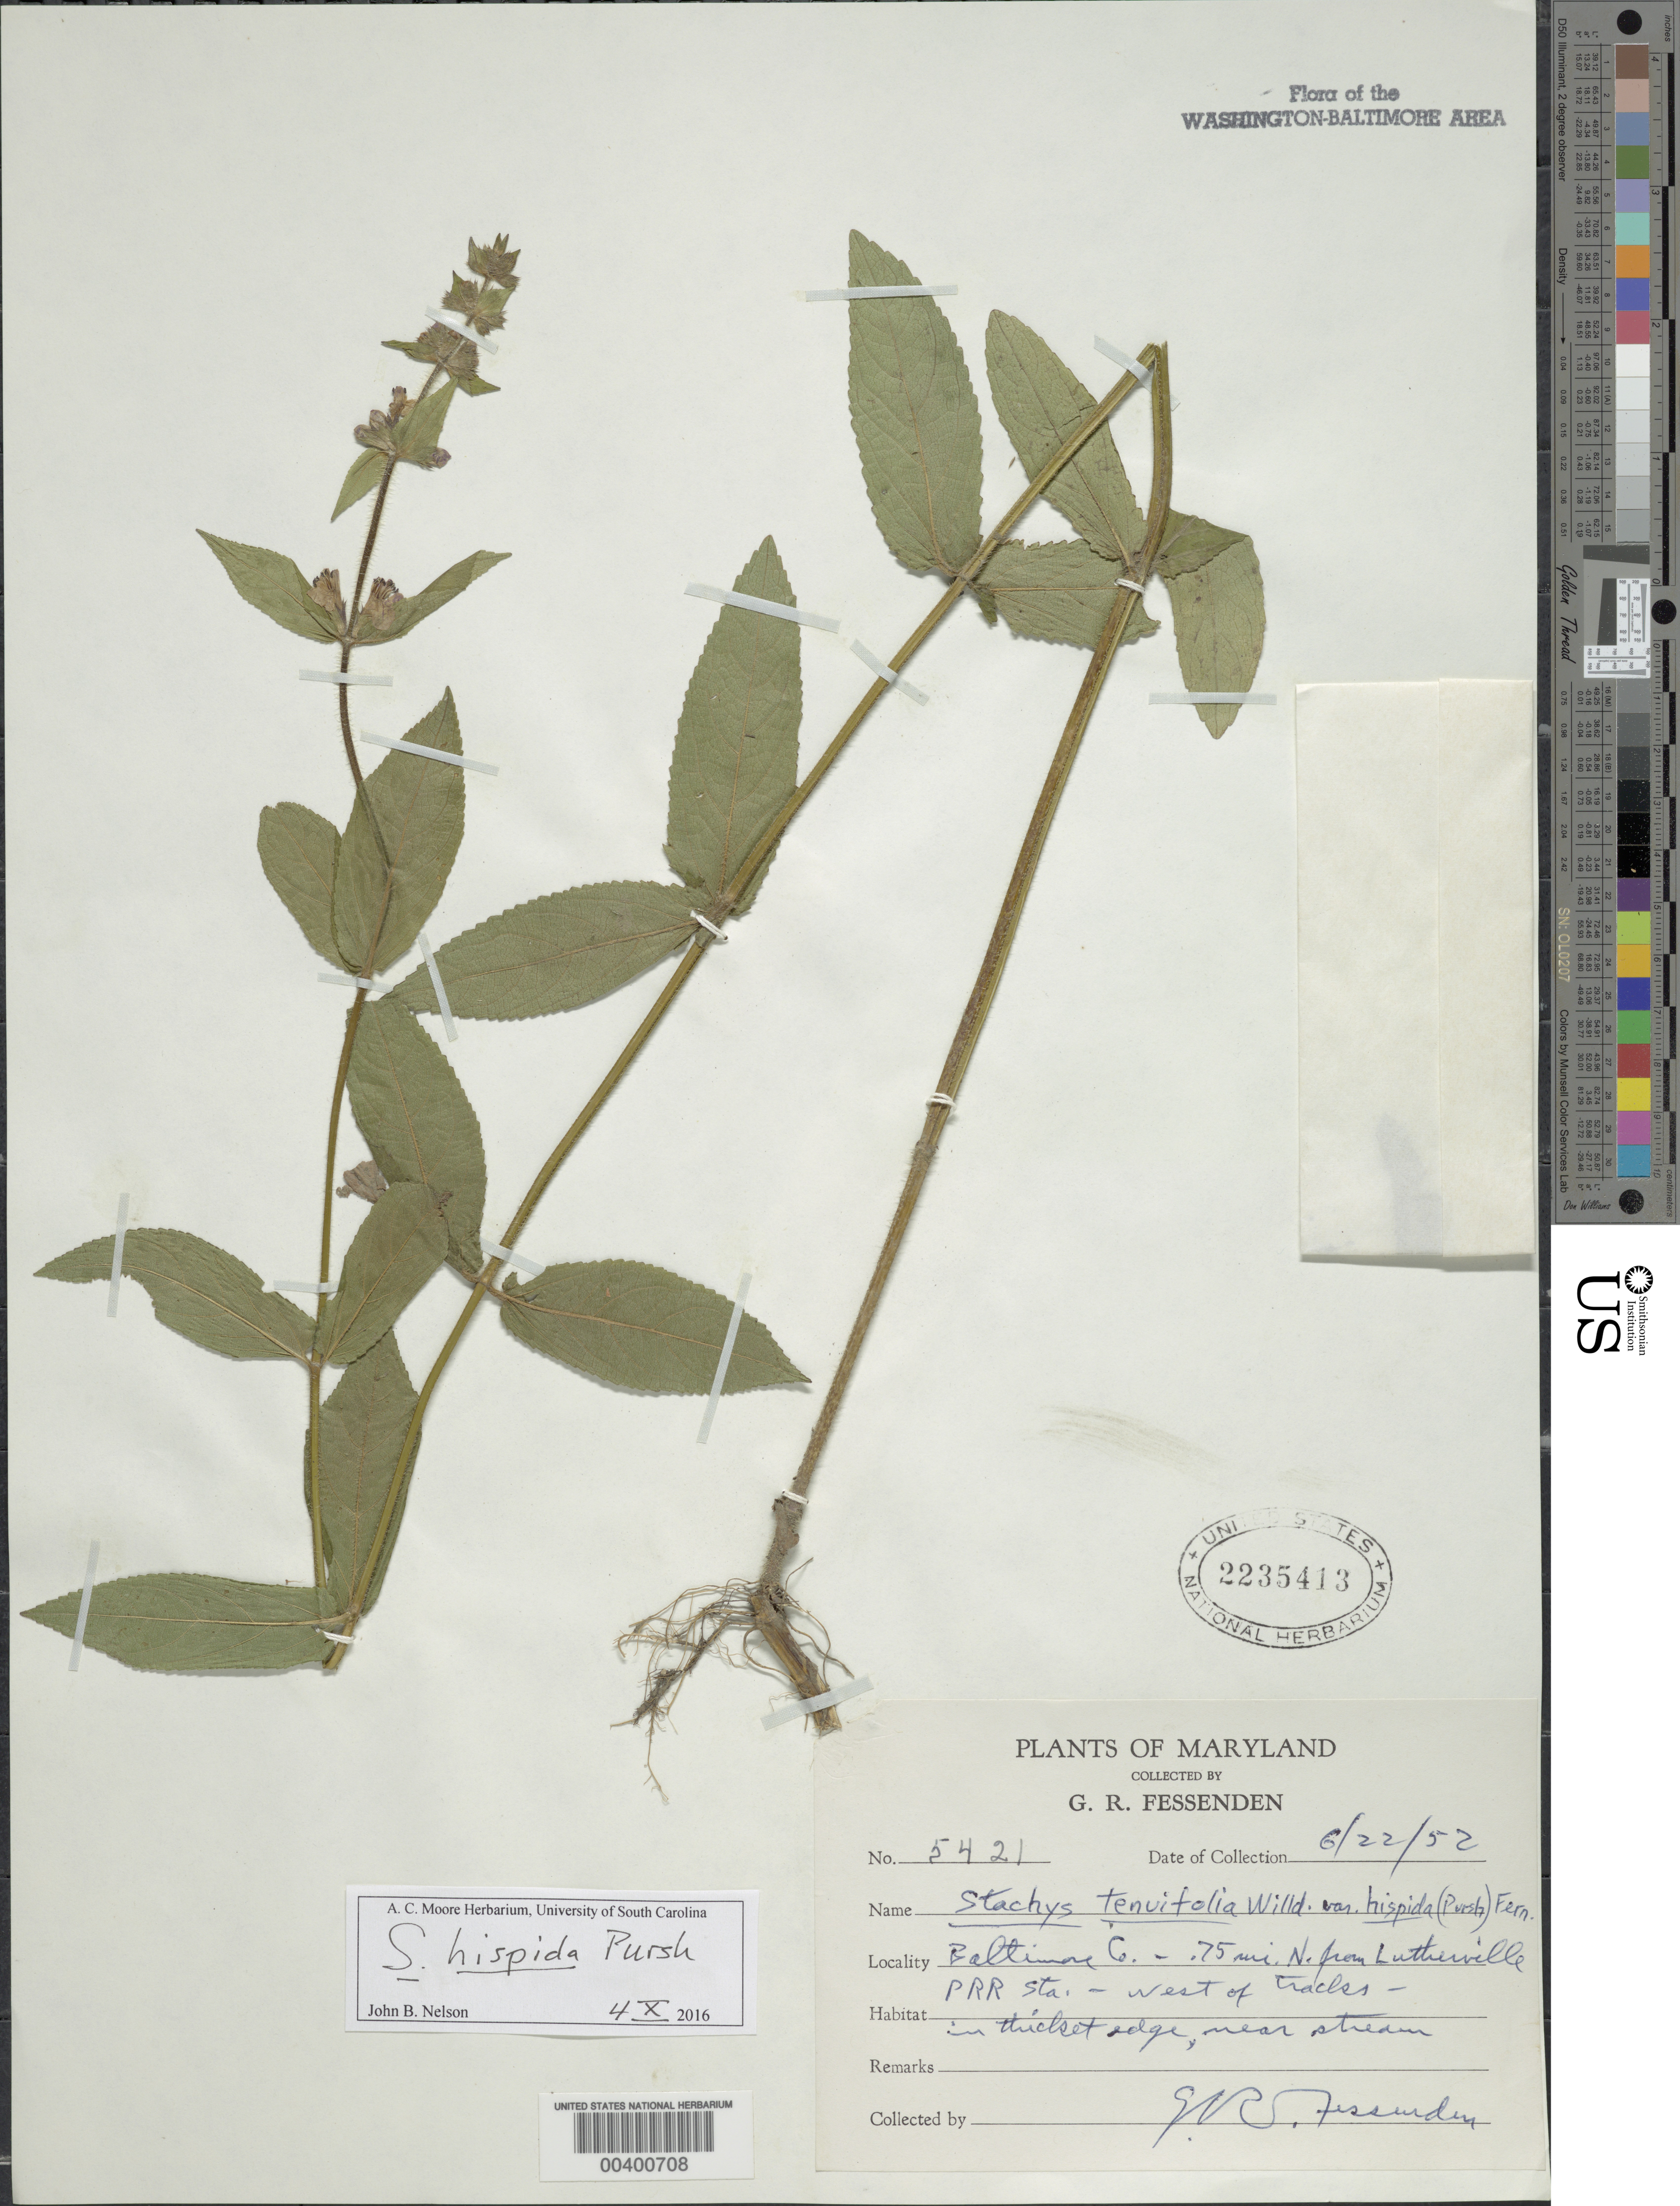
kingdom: Plantae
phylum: Tracheophyta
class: Magnoliopsida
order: Lamiales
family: Lamiaceae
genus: Stachys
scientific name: Stachys hispida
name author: Pursh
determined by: Nelson, J. B.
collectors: G. Fessenden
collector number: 5421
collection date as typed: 22 Jun 1952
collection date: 1952-06-22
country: United States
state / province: Maryland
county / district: Baltimore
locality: North of Lutherville Penn. Railroad Station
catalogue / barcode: US 2235413